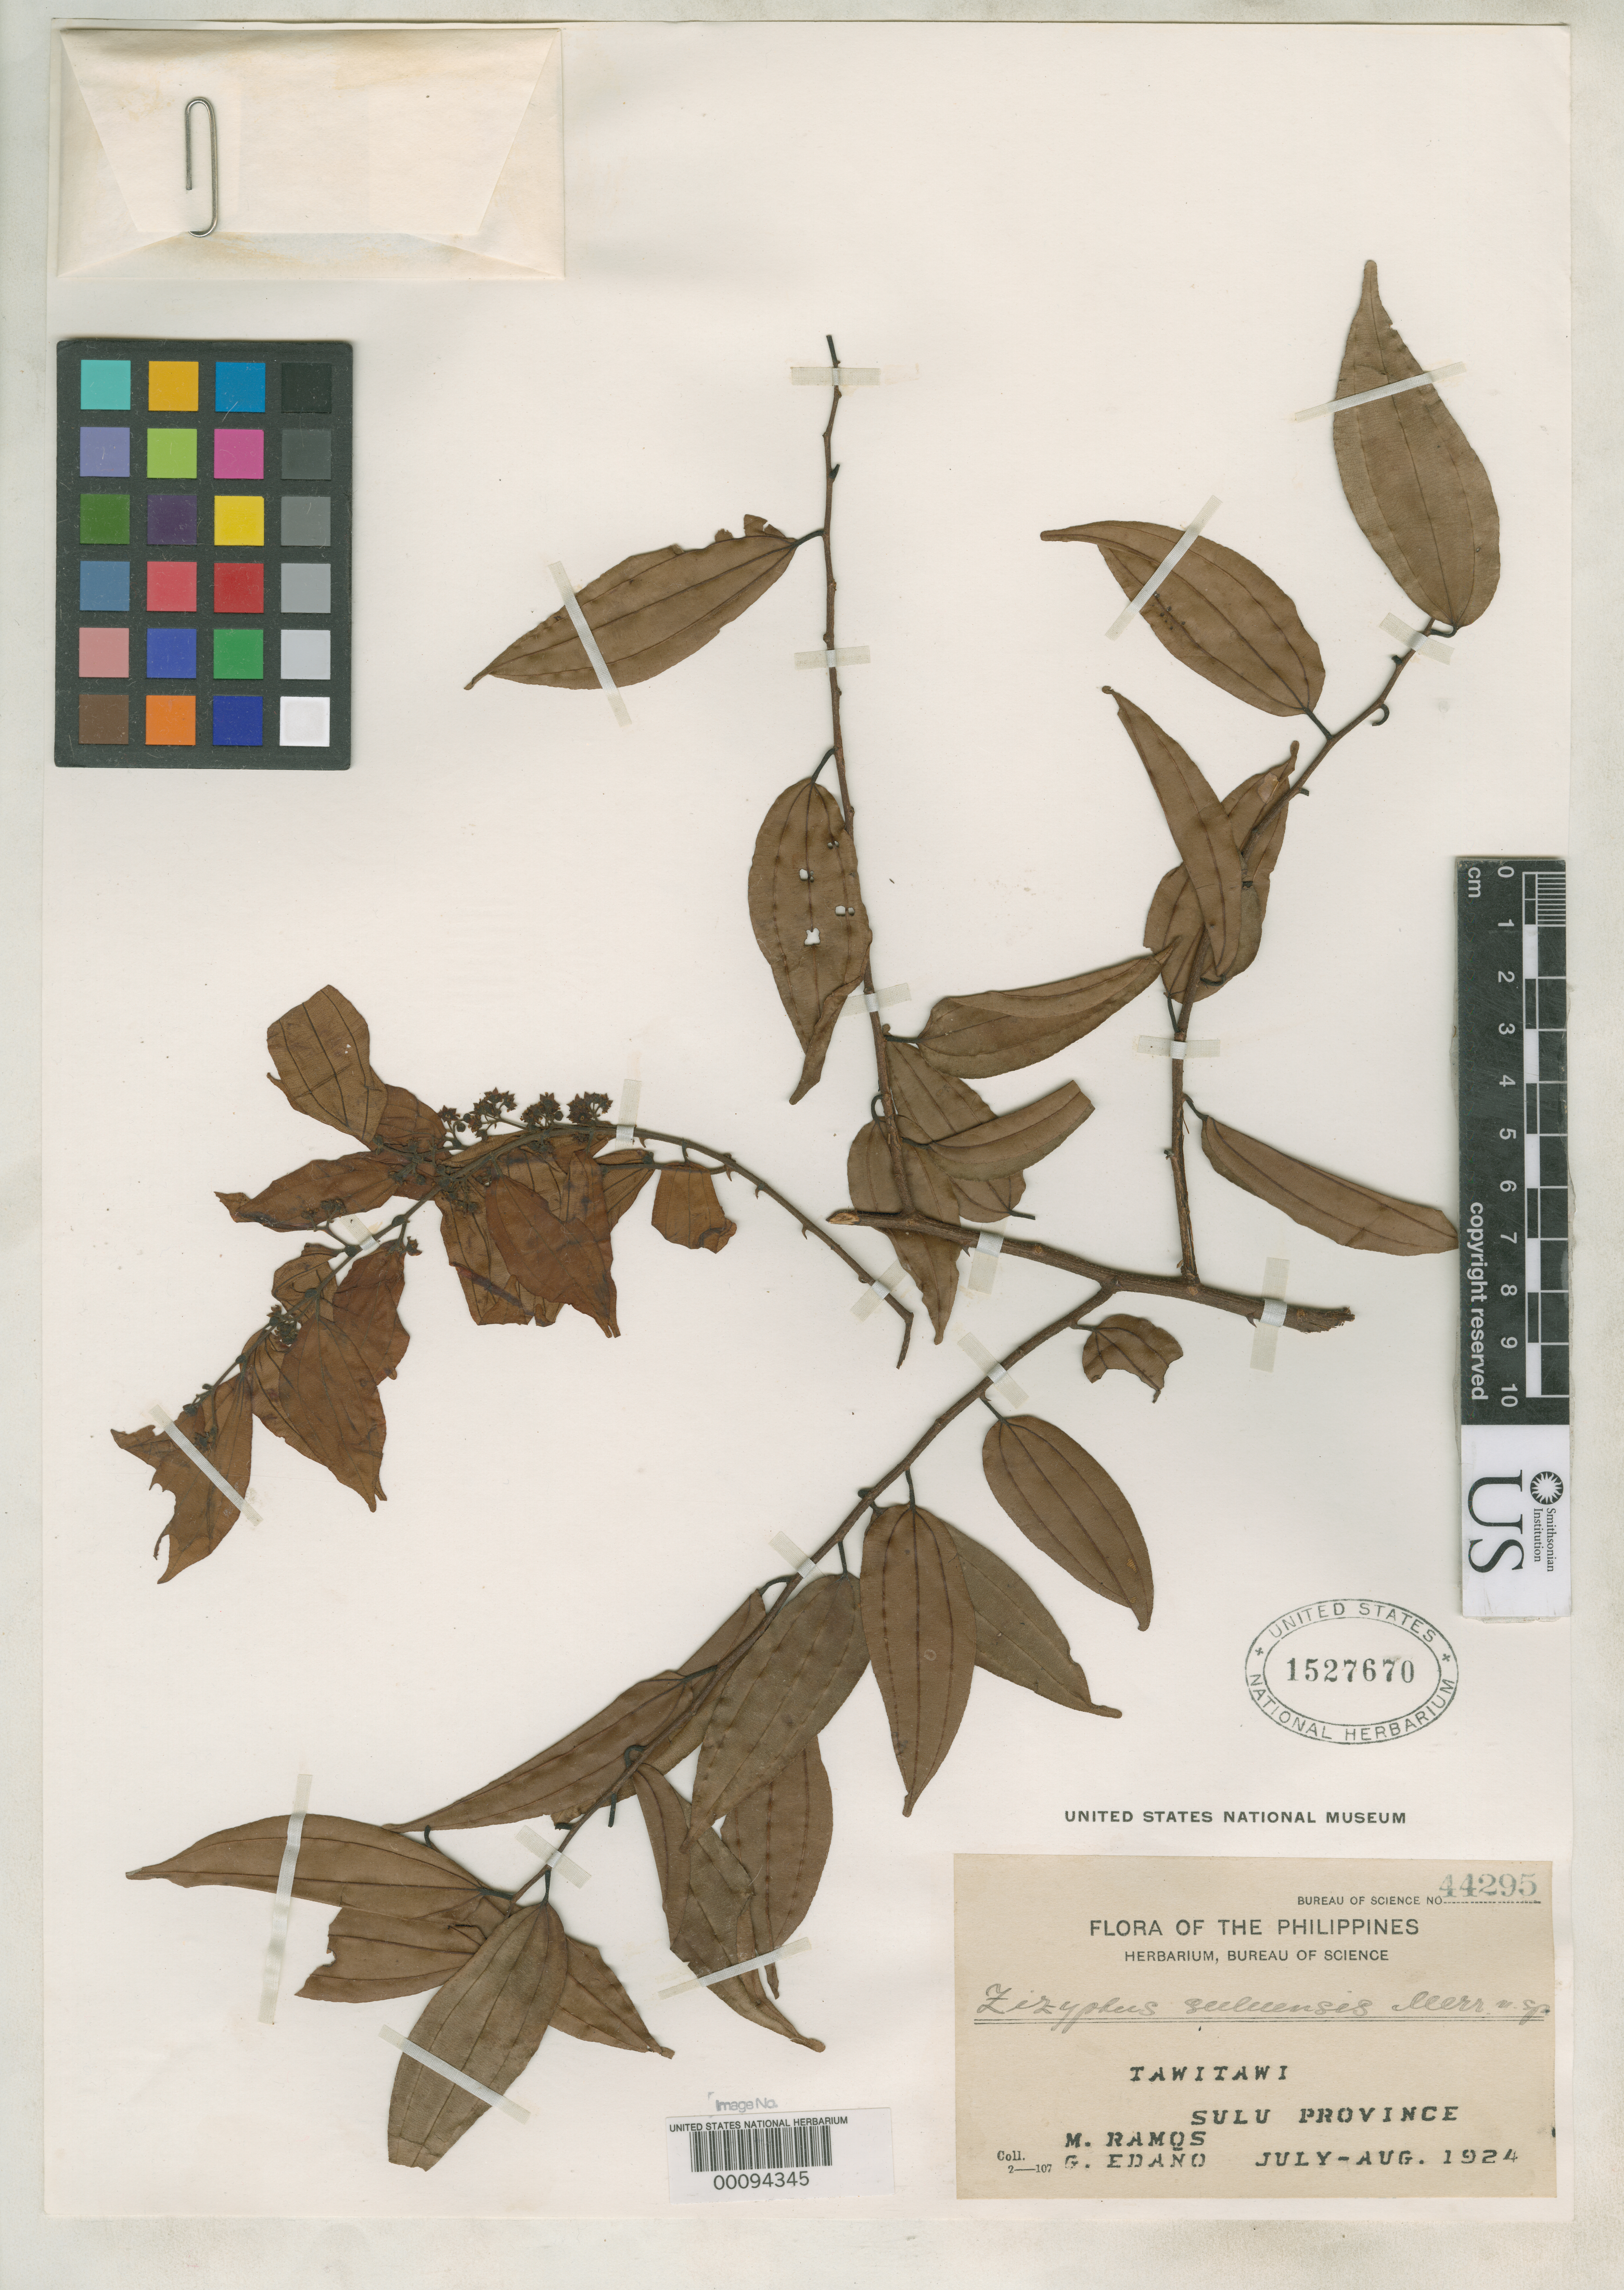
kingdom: Plantae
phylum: Tracheophyta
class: Magnoliopsida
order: Rosales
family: Rhamnaceae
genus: Ziziphus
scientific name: Ziziphus suluensis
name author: Merr.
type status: Isotype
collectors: M. Ramos & G. E. Edaño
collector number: Bur. Sci. 44295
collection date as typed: Jul 1924 to -- Aug 1924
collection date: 1924-07/1924-08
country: Philippines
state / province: Muslim Mindanao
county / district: Sulu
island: Tawitawi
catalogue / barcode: US 1527670